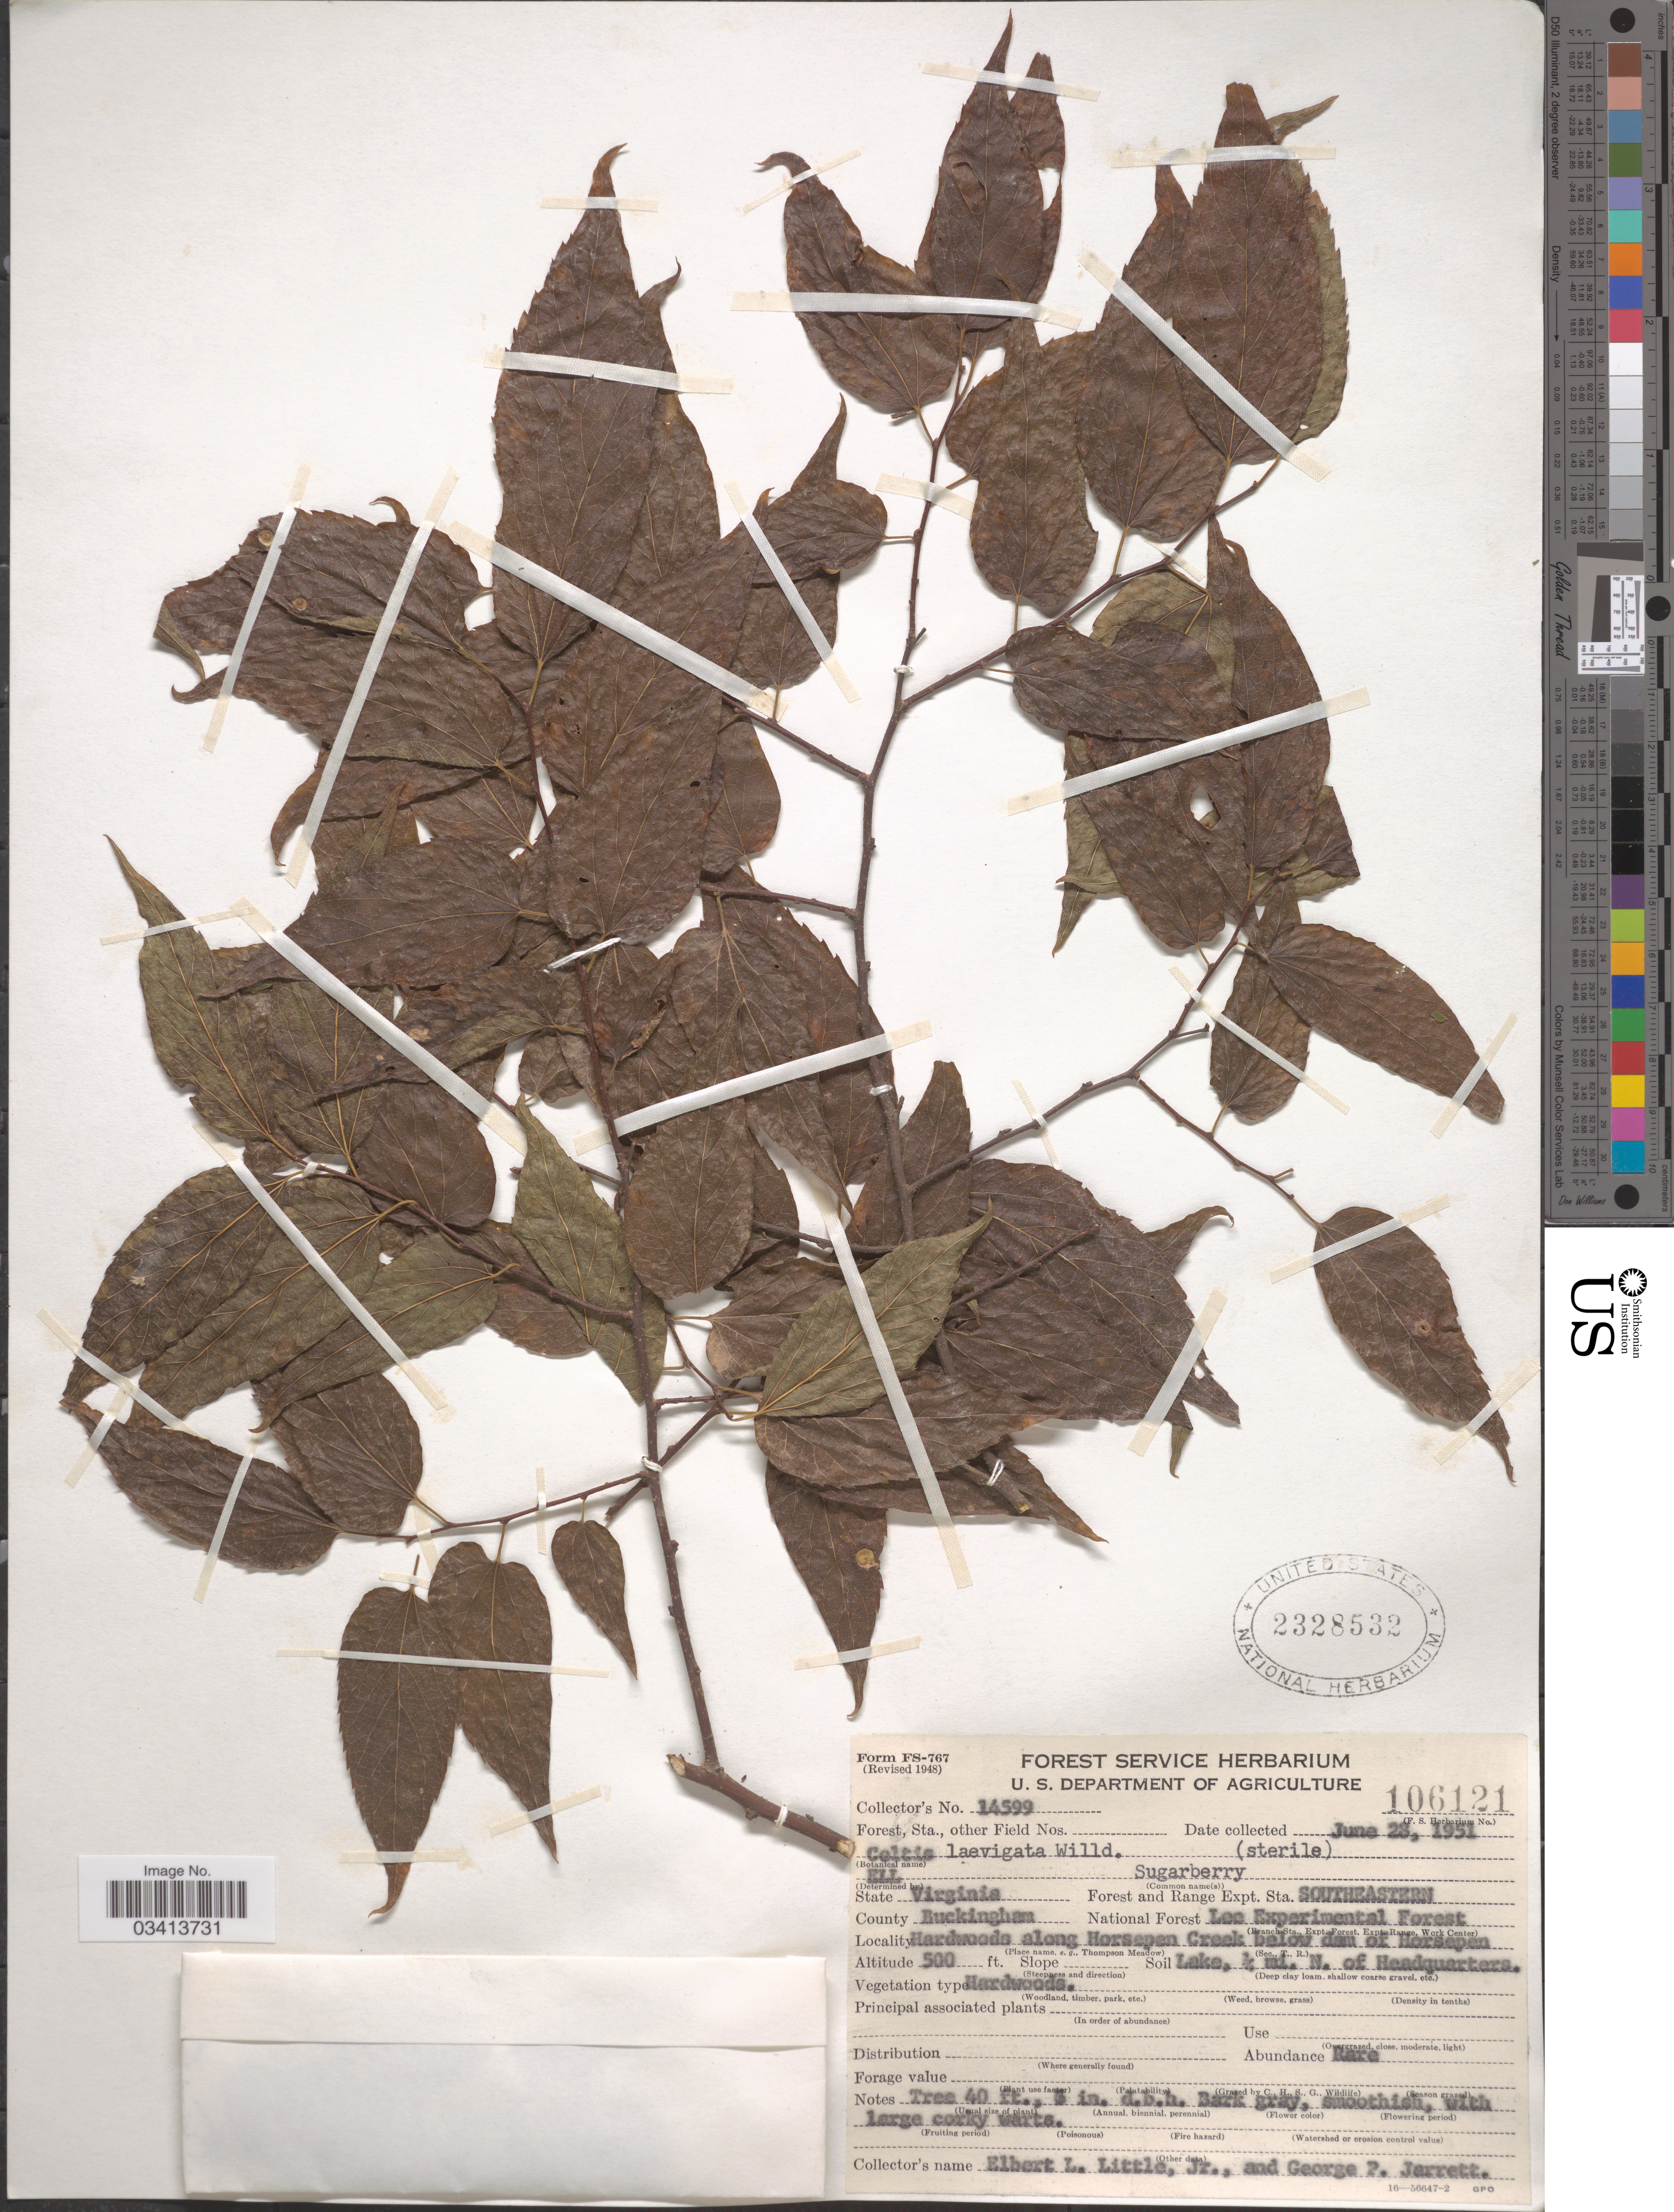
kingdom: Plantae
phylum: Tracheophyta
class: Magnoliopsida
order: Rosales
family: Cannabaceae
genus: Celtis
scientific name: Celtis laevigata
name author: Willd.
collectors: E. L. Little & G. Jarrett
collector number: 14599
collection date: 1951-06-23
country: United States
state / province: Virginia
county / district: Buckingham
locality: Forest and Range Expt. Sta. Southeastern. County Buckingham. National Forest Lee Experimental Forest. Hardwoods along Horsepan Creek below dam of Horsepan. Lake, ½ mi. N. of Headquarters.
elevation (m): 152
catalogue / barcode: US 2328532